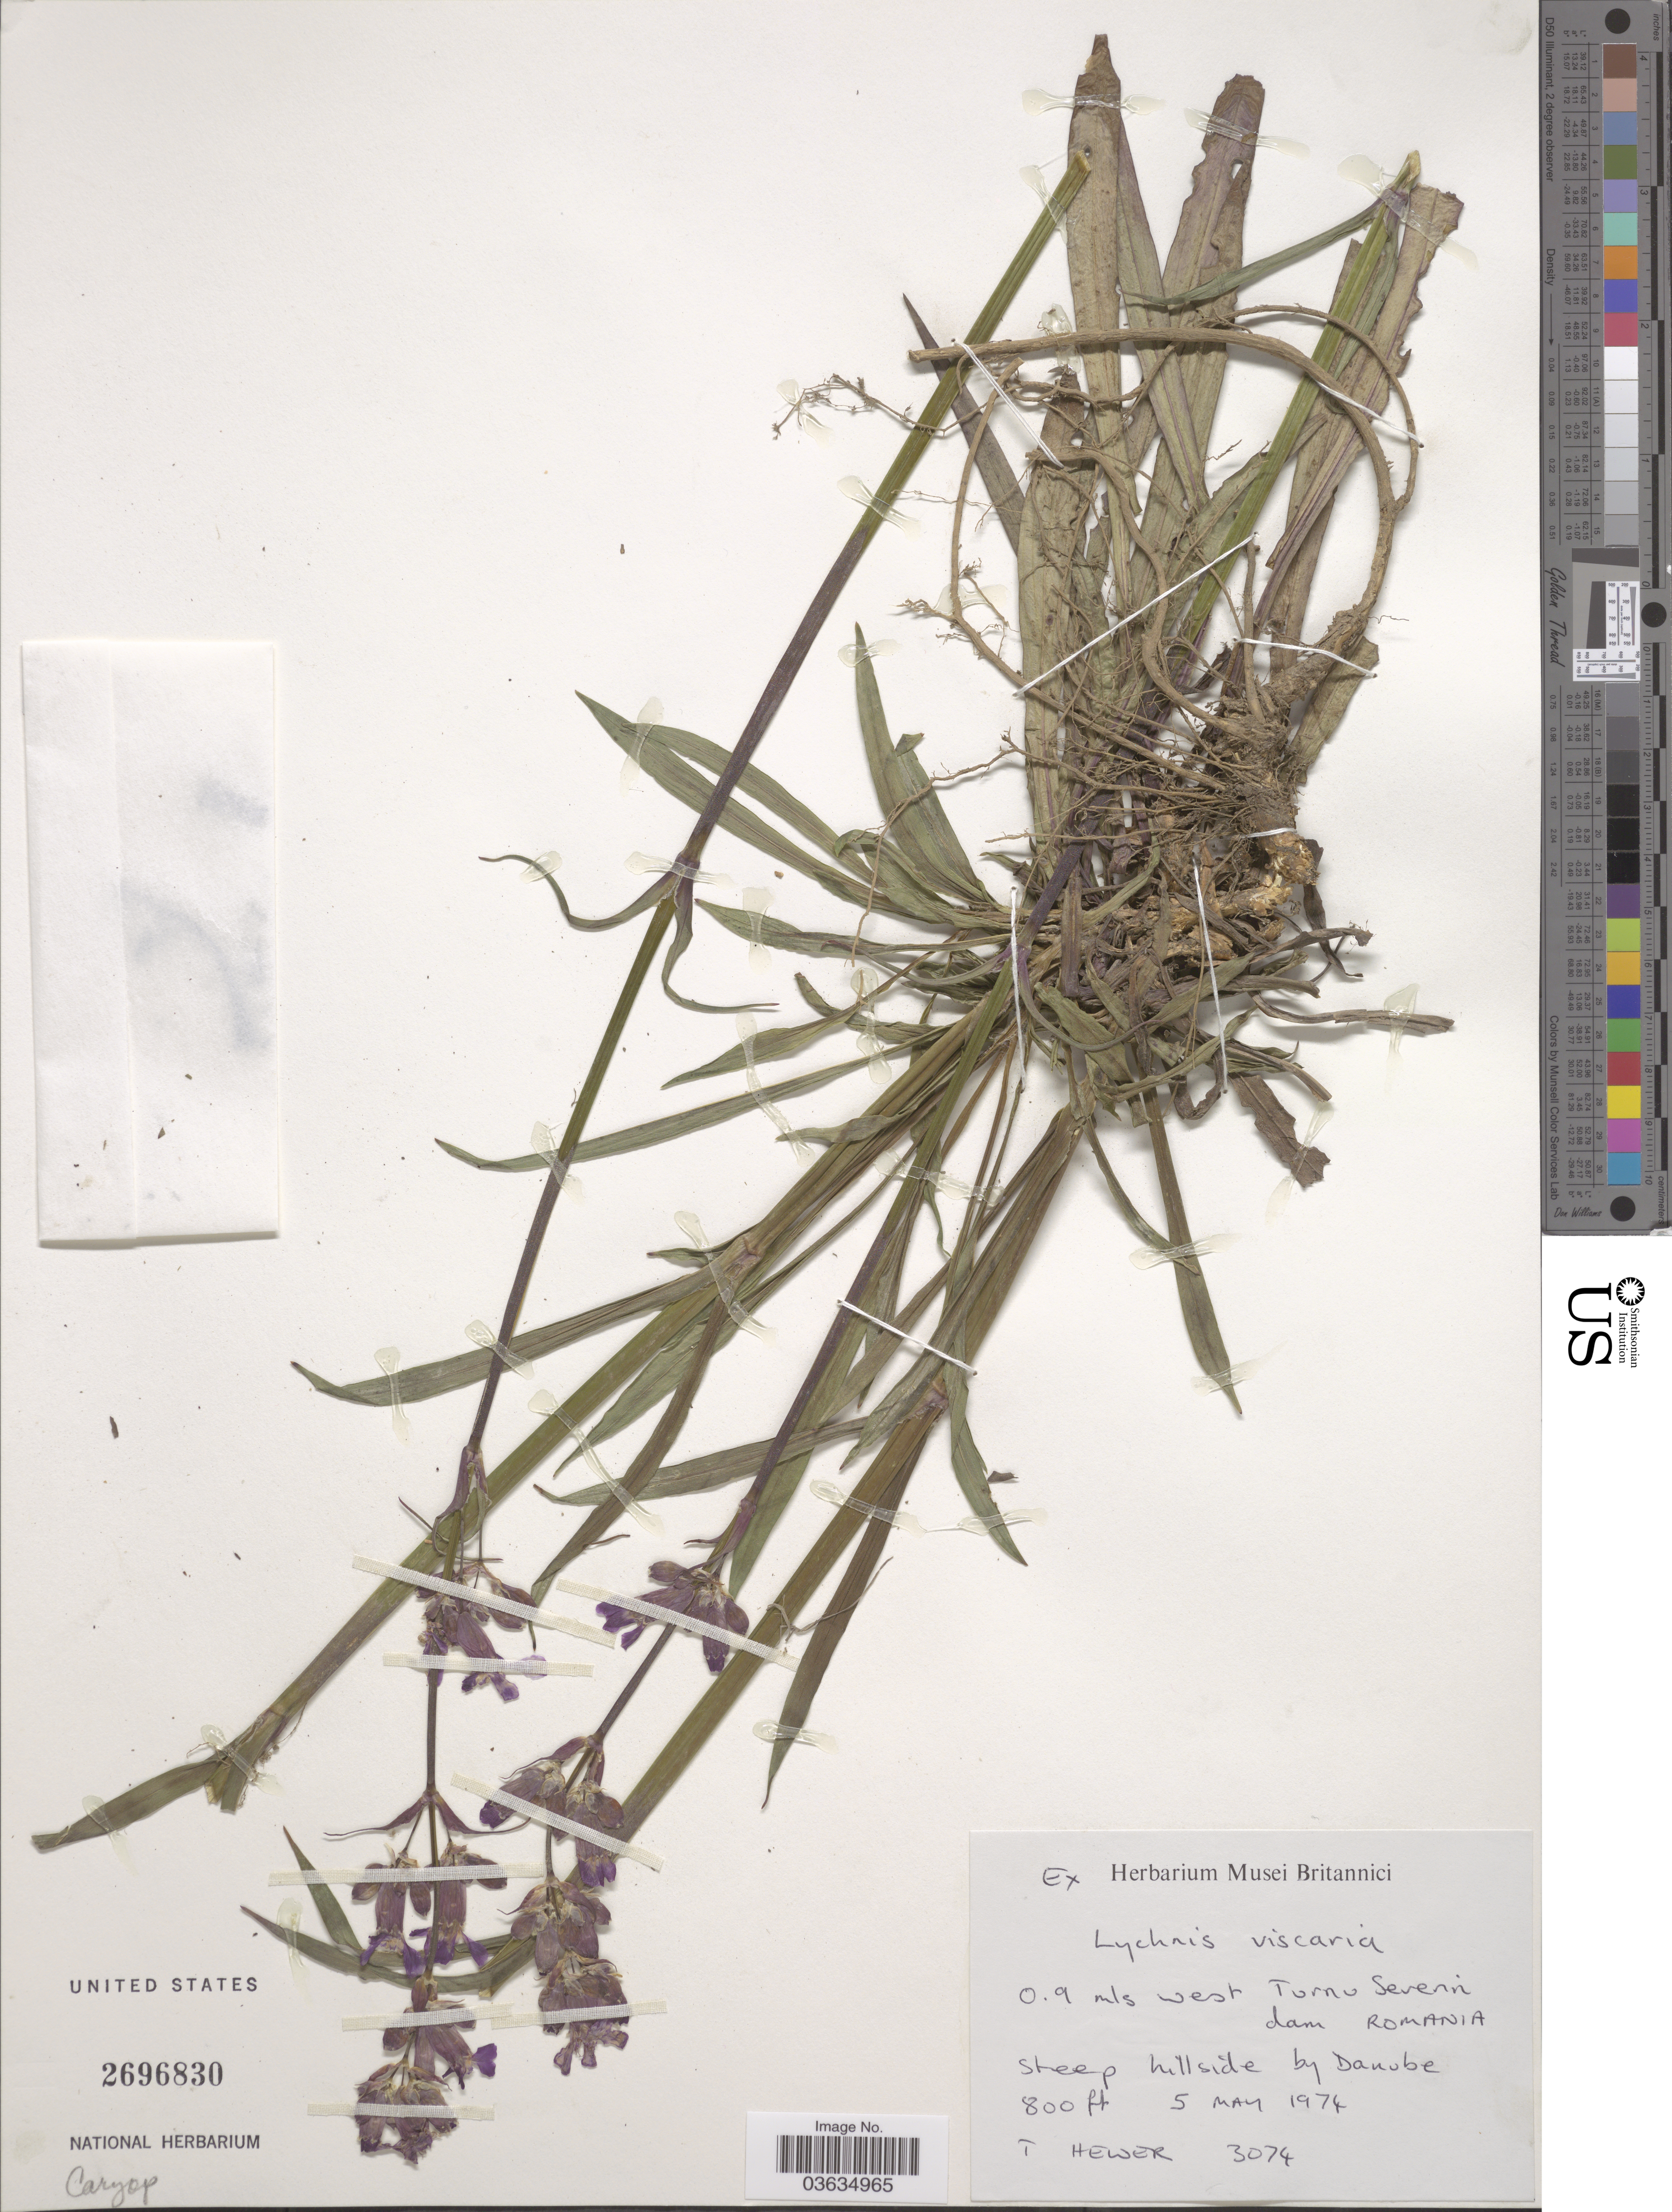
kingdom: Plantae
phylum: Tracheophyta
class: Magnoliopsida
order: Caryophyllales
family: Caryophyllaceae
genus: Viscaria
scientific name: Viscaria vulgaris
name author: Bernh.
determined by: Strong, Mark T., (BOT), Smithsonian Institution - National Museum of Natural History (UNITED STATES)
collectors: T. Hewer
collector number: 3074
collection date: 1974-05-05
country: Romania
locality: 0.9 mls west Torno Severin dam Romania. Steep hillside by Danobe.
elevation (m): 244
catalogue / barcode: US 2696830